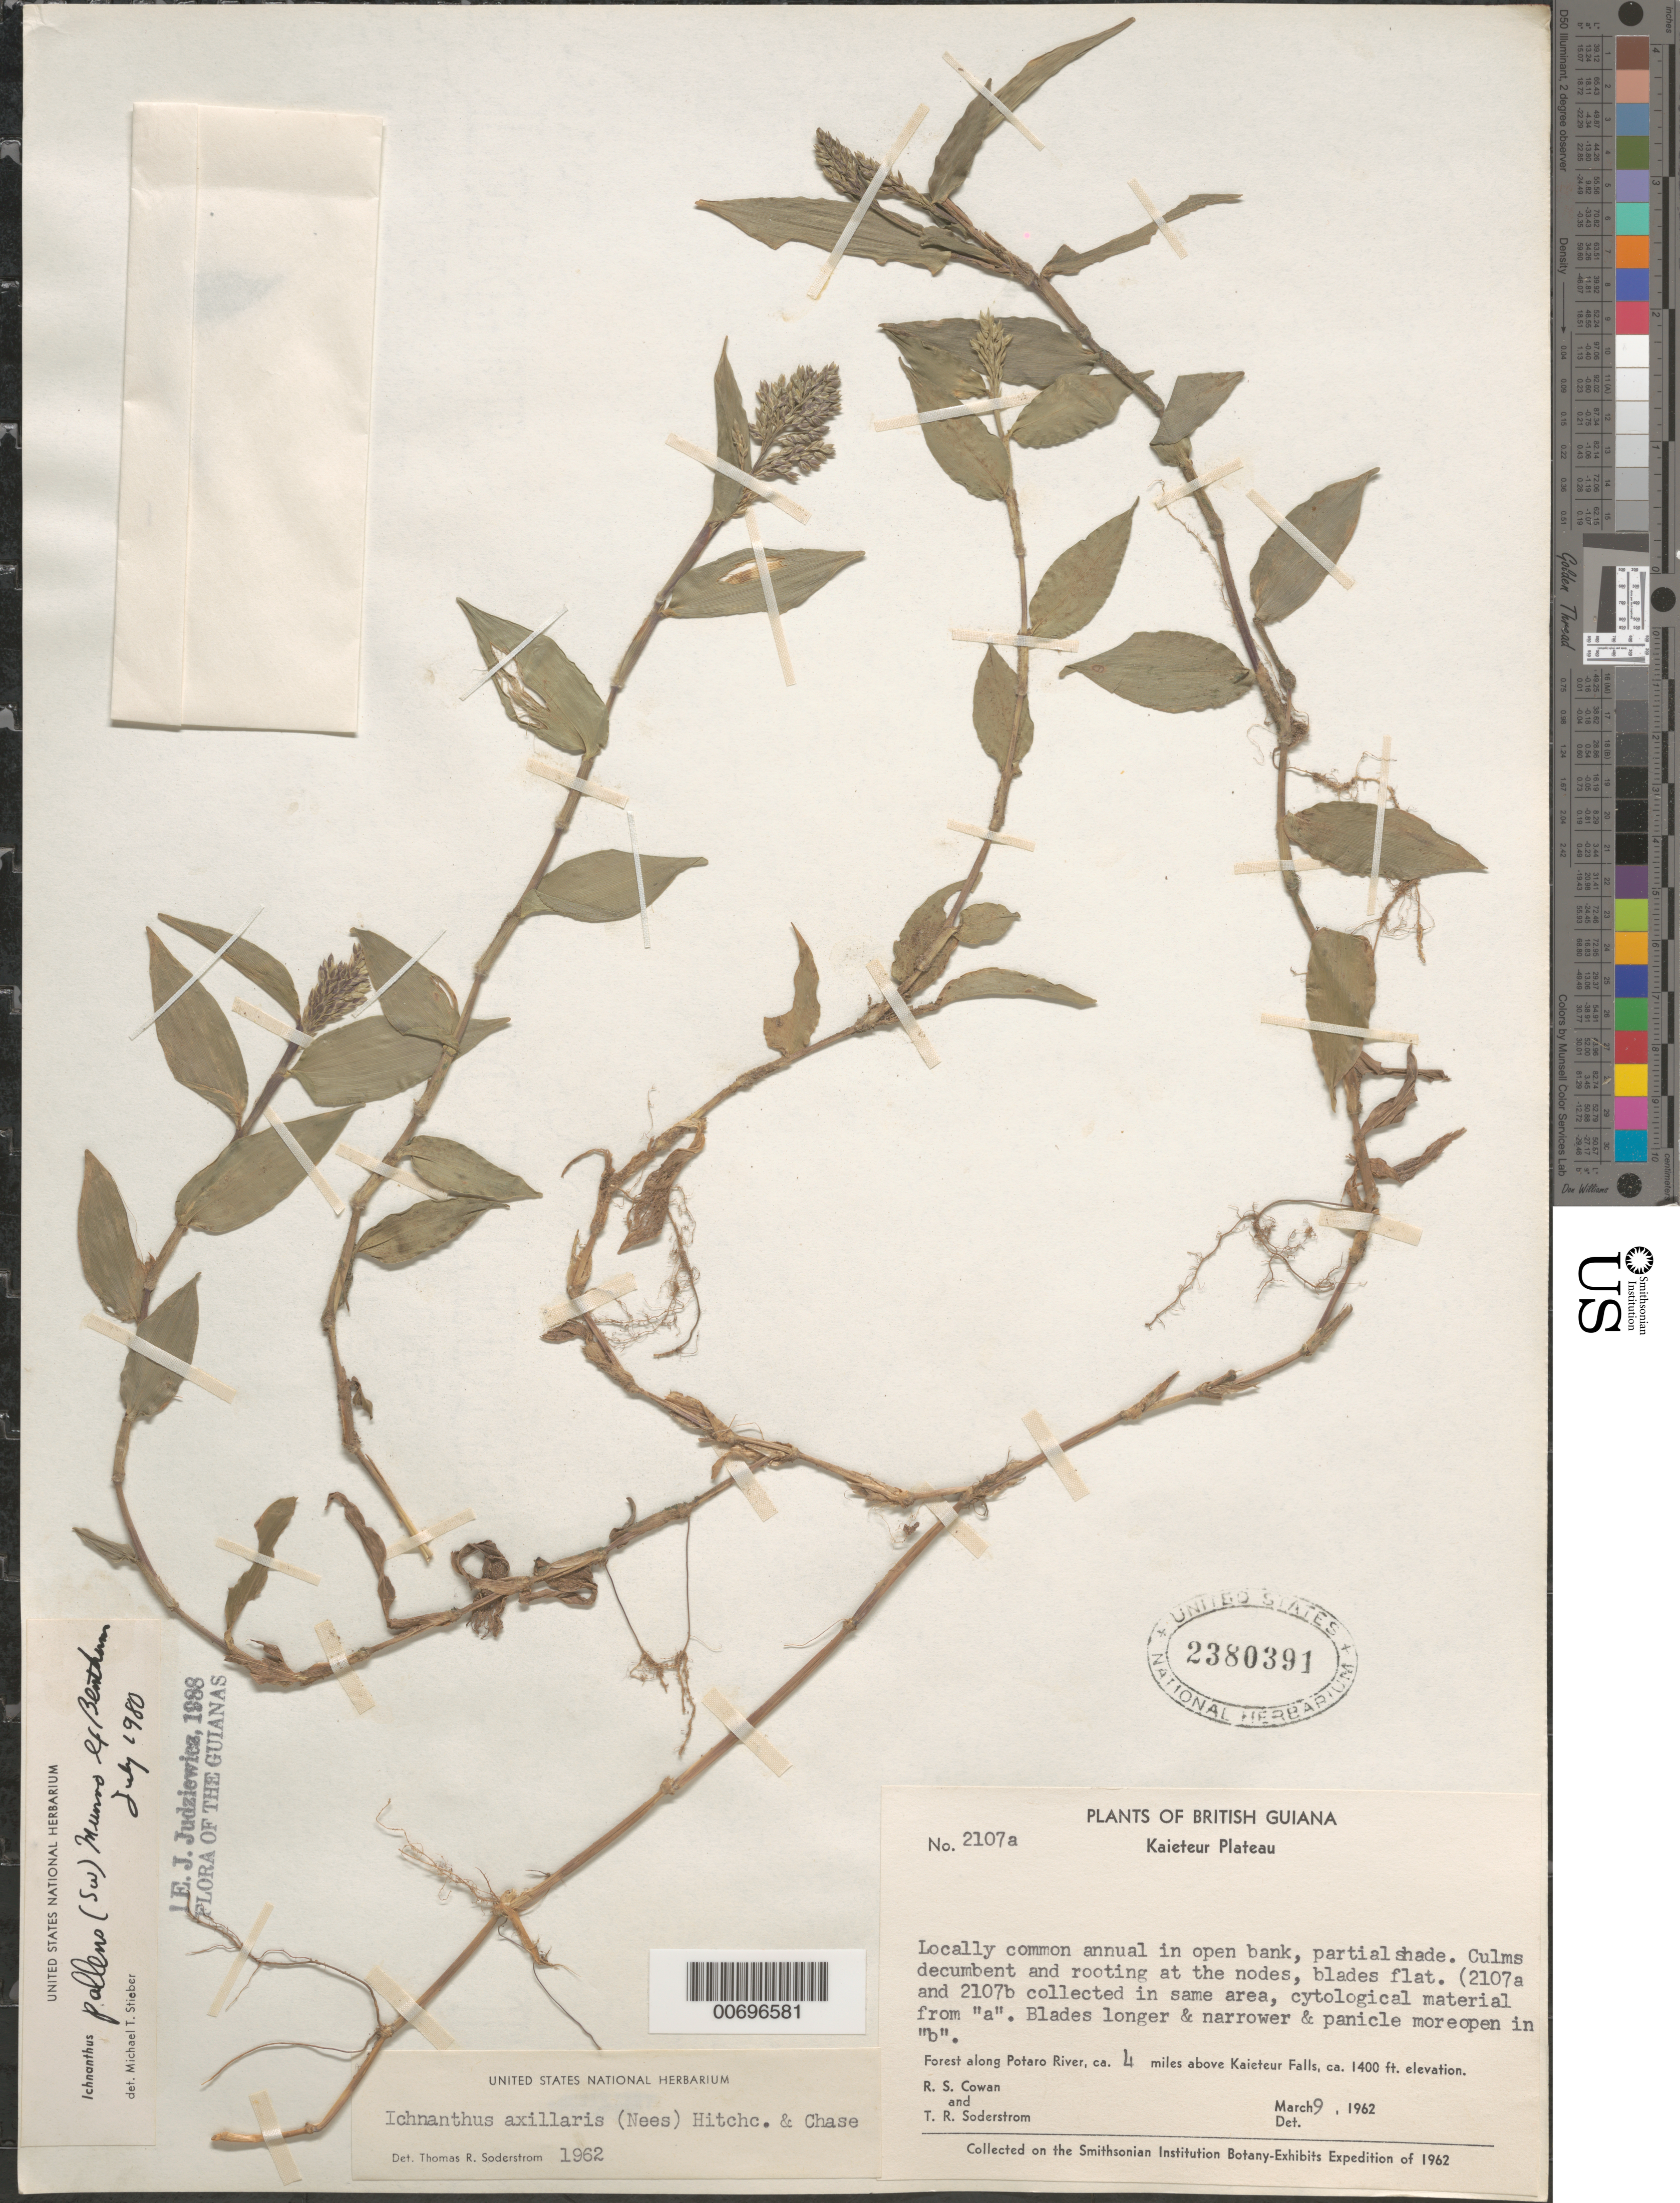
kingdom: Plantae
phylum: Tracheophyta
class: Liliopsida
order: Poales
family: Poaceae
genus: Ichnanthus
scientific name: Ichnanthus pallens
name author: (Sw.) Munro ex Benth.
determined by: Stieber, M. T.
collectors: R. S. Cowan & T. R. Soderstrom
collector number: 2107 a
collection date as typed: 9-Mar-62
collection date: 1962-03-09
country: Guyana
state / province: Potaro-Siparuni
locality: Potaro River, ca. 4 mi. above Kaieteur Falls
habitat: Open bank, partial shade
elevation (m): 427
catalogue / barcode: US 2380391